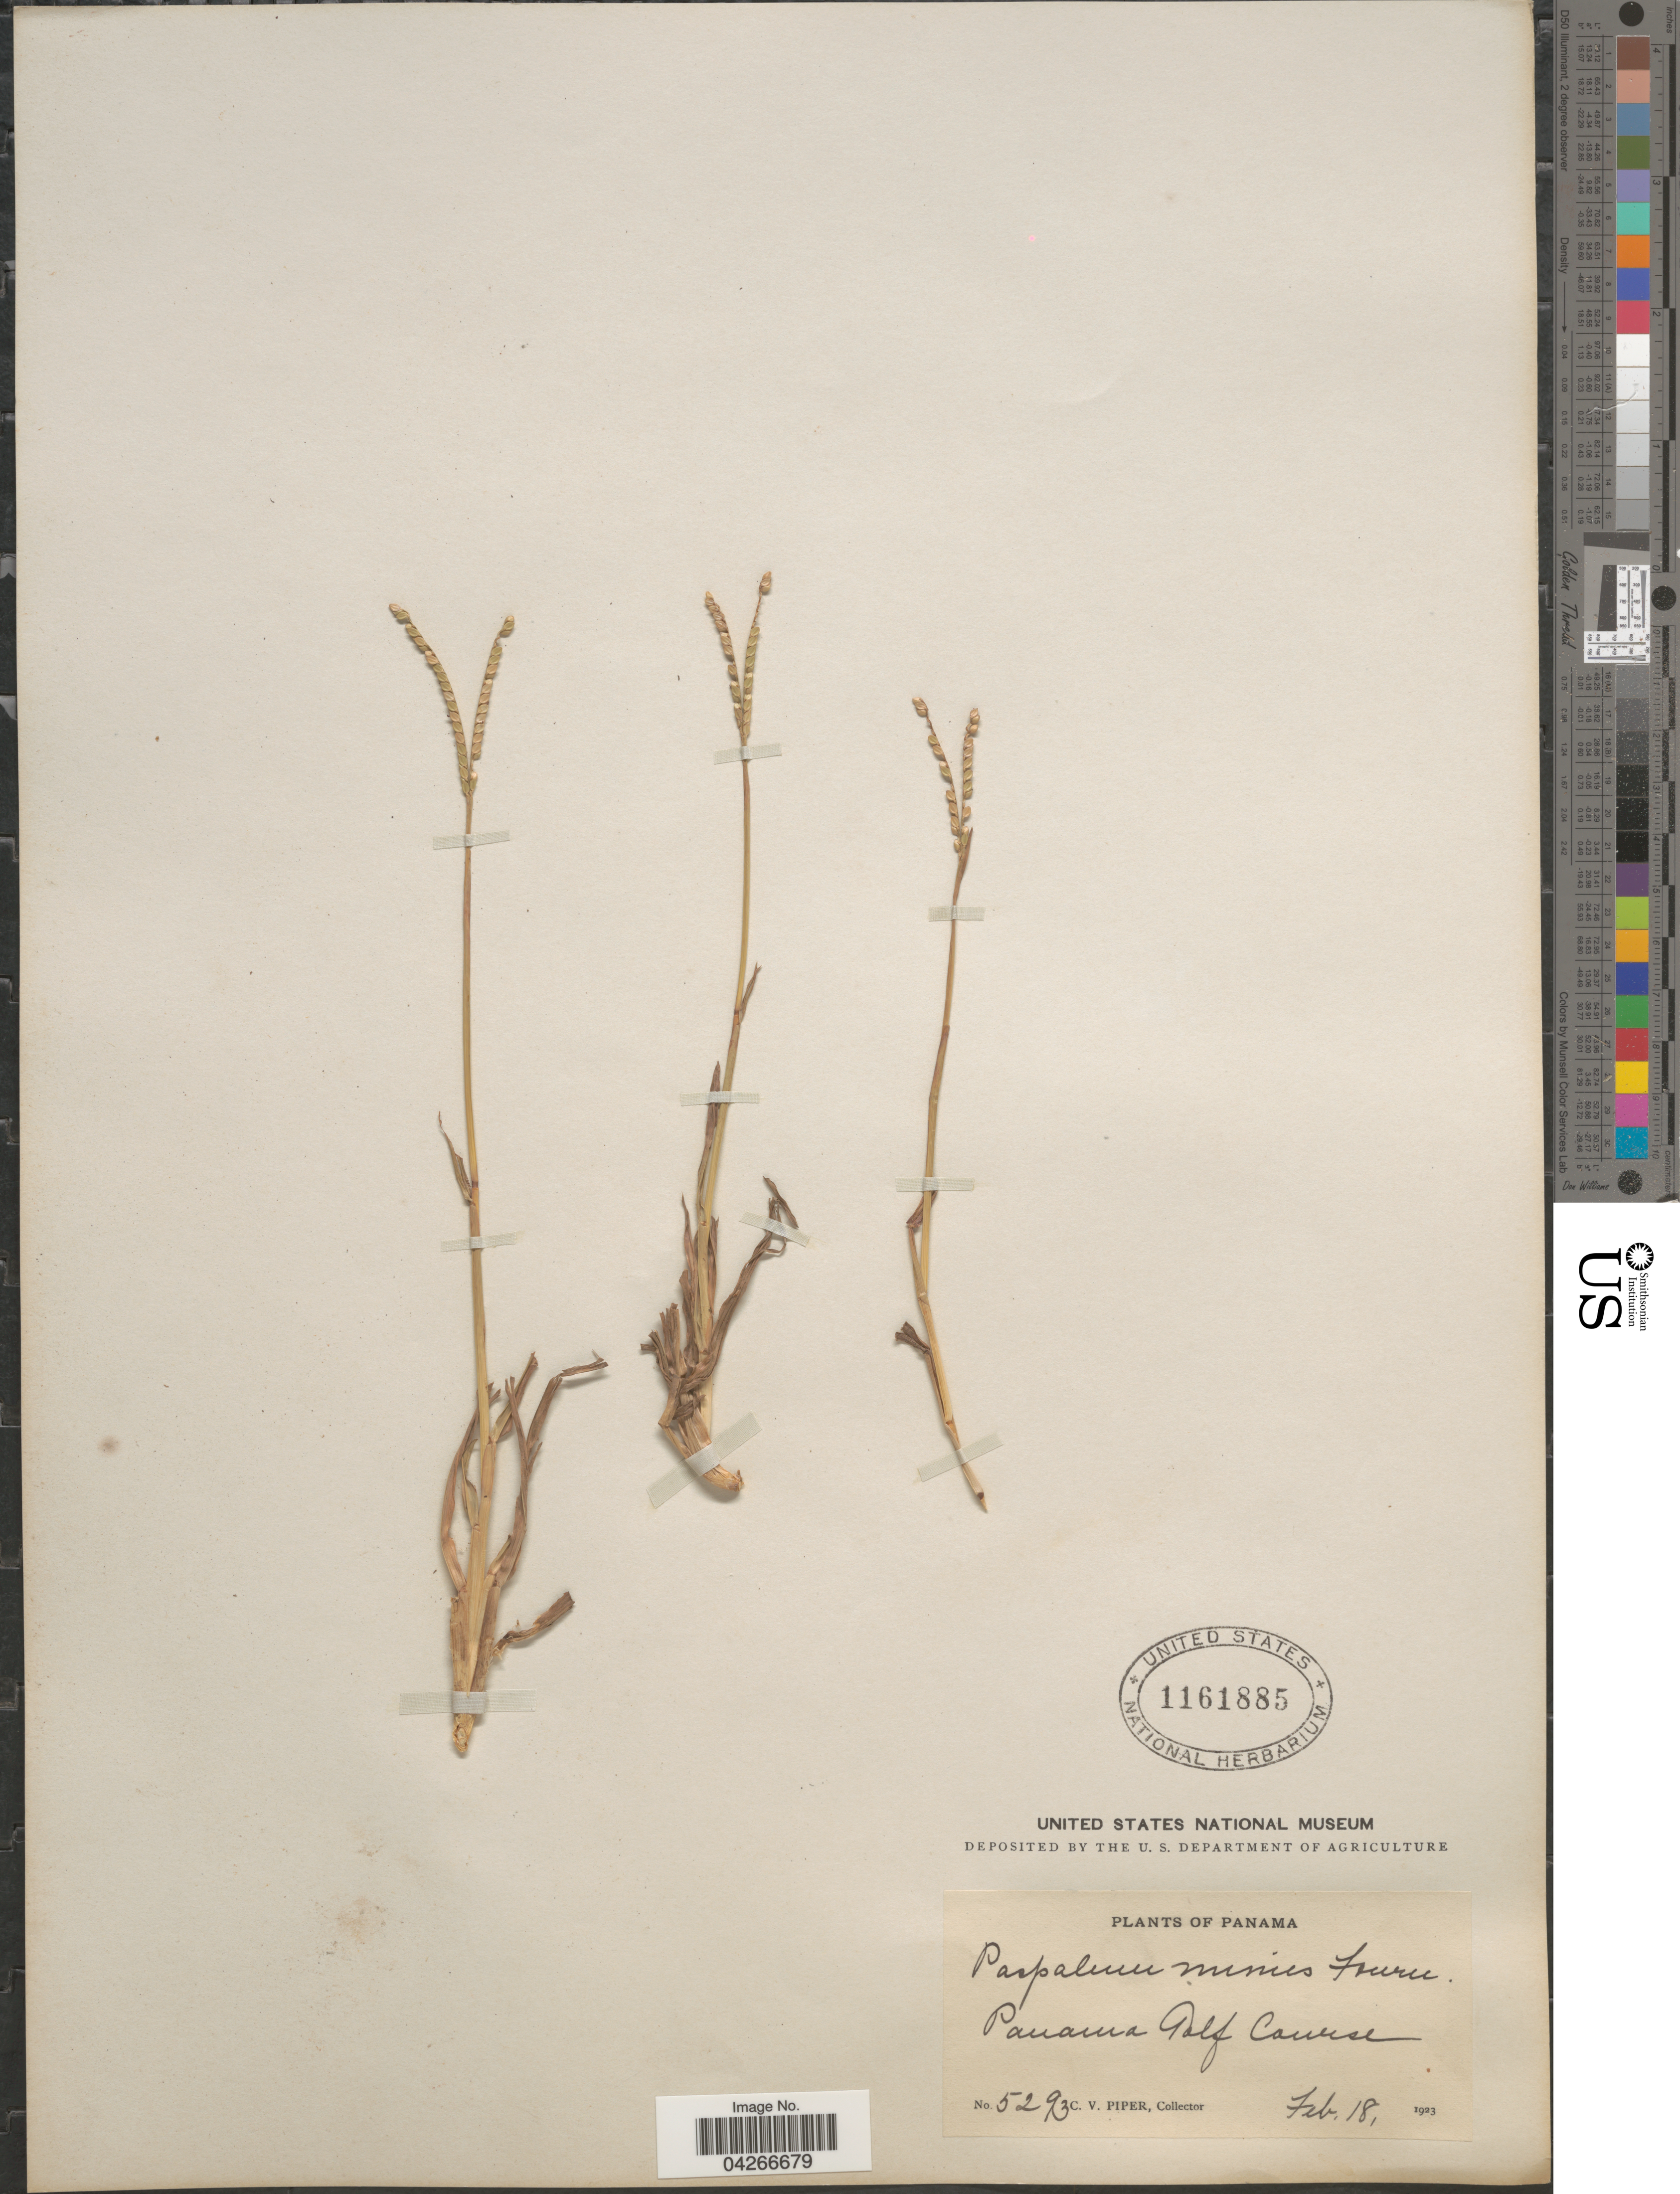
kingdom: Plantae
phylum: Tracheophyta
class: Liliopsida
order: Poales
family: Poaceae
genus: Paspalum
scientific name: Paspalum minus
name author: E. Fourn.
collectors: C. V. Piper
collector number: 5293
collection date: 1923-02-18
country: Panama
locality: Panama Golf Course.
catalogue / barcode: US 1161885